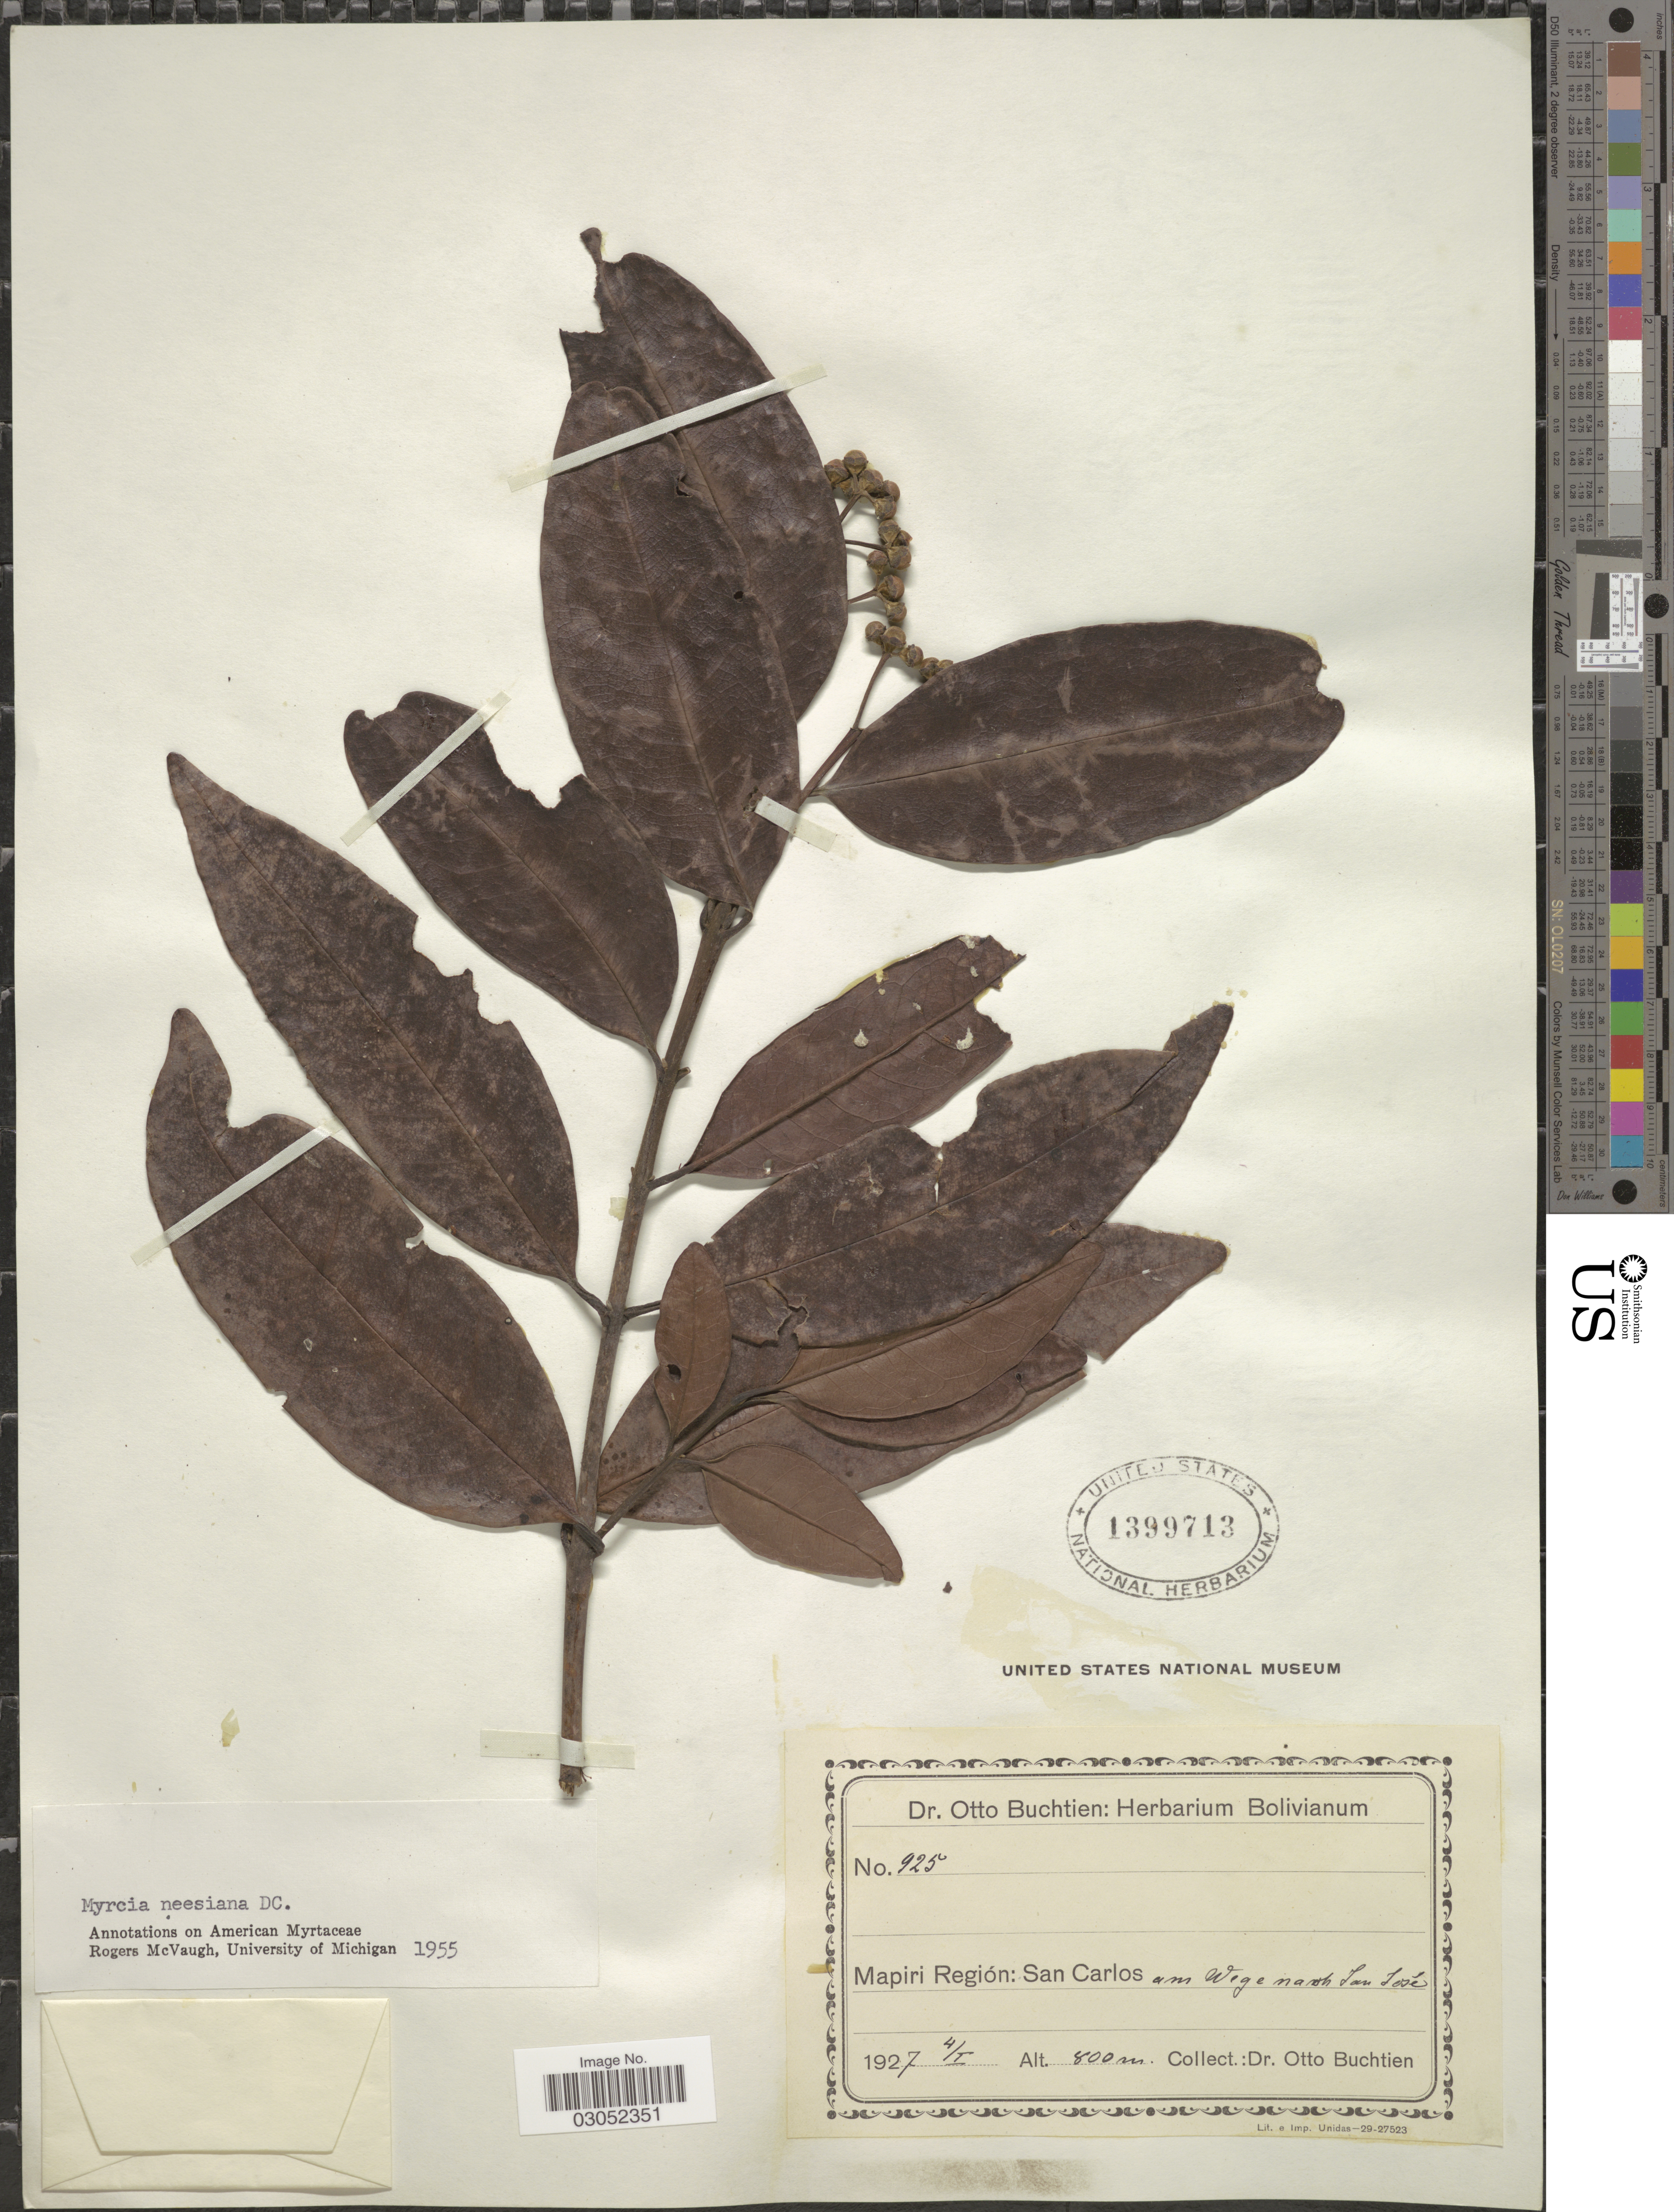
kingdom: Plantae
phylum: Tracheophyta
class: Magnoliopsida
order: Myrtales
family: Myrtaceae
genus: Myrcia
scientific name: Myrcia neesiana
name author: DC.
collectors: O. Buchtien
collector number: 925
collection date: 1927-01-04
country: Bolivia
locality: Mapiri Región: San Carlos am Wege nach San José.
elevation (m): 800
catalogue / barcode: US 1399713